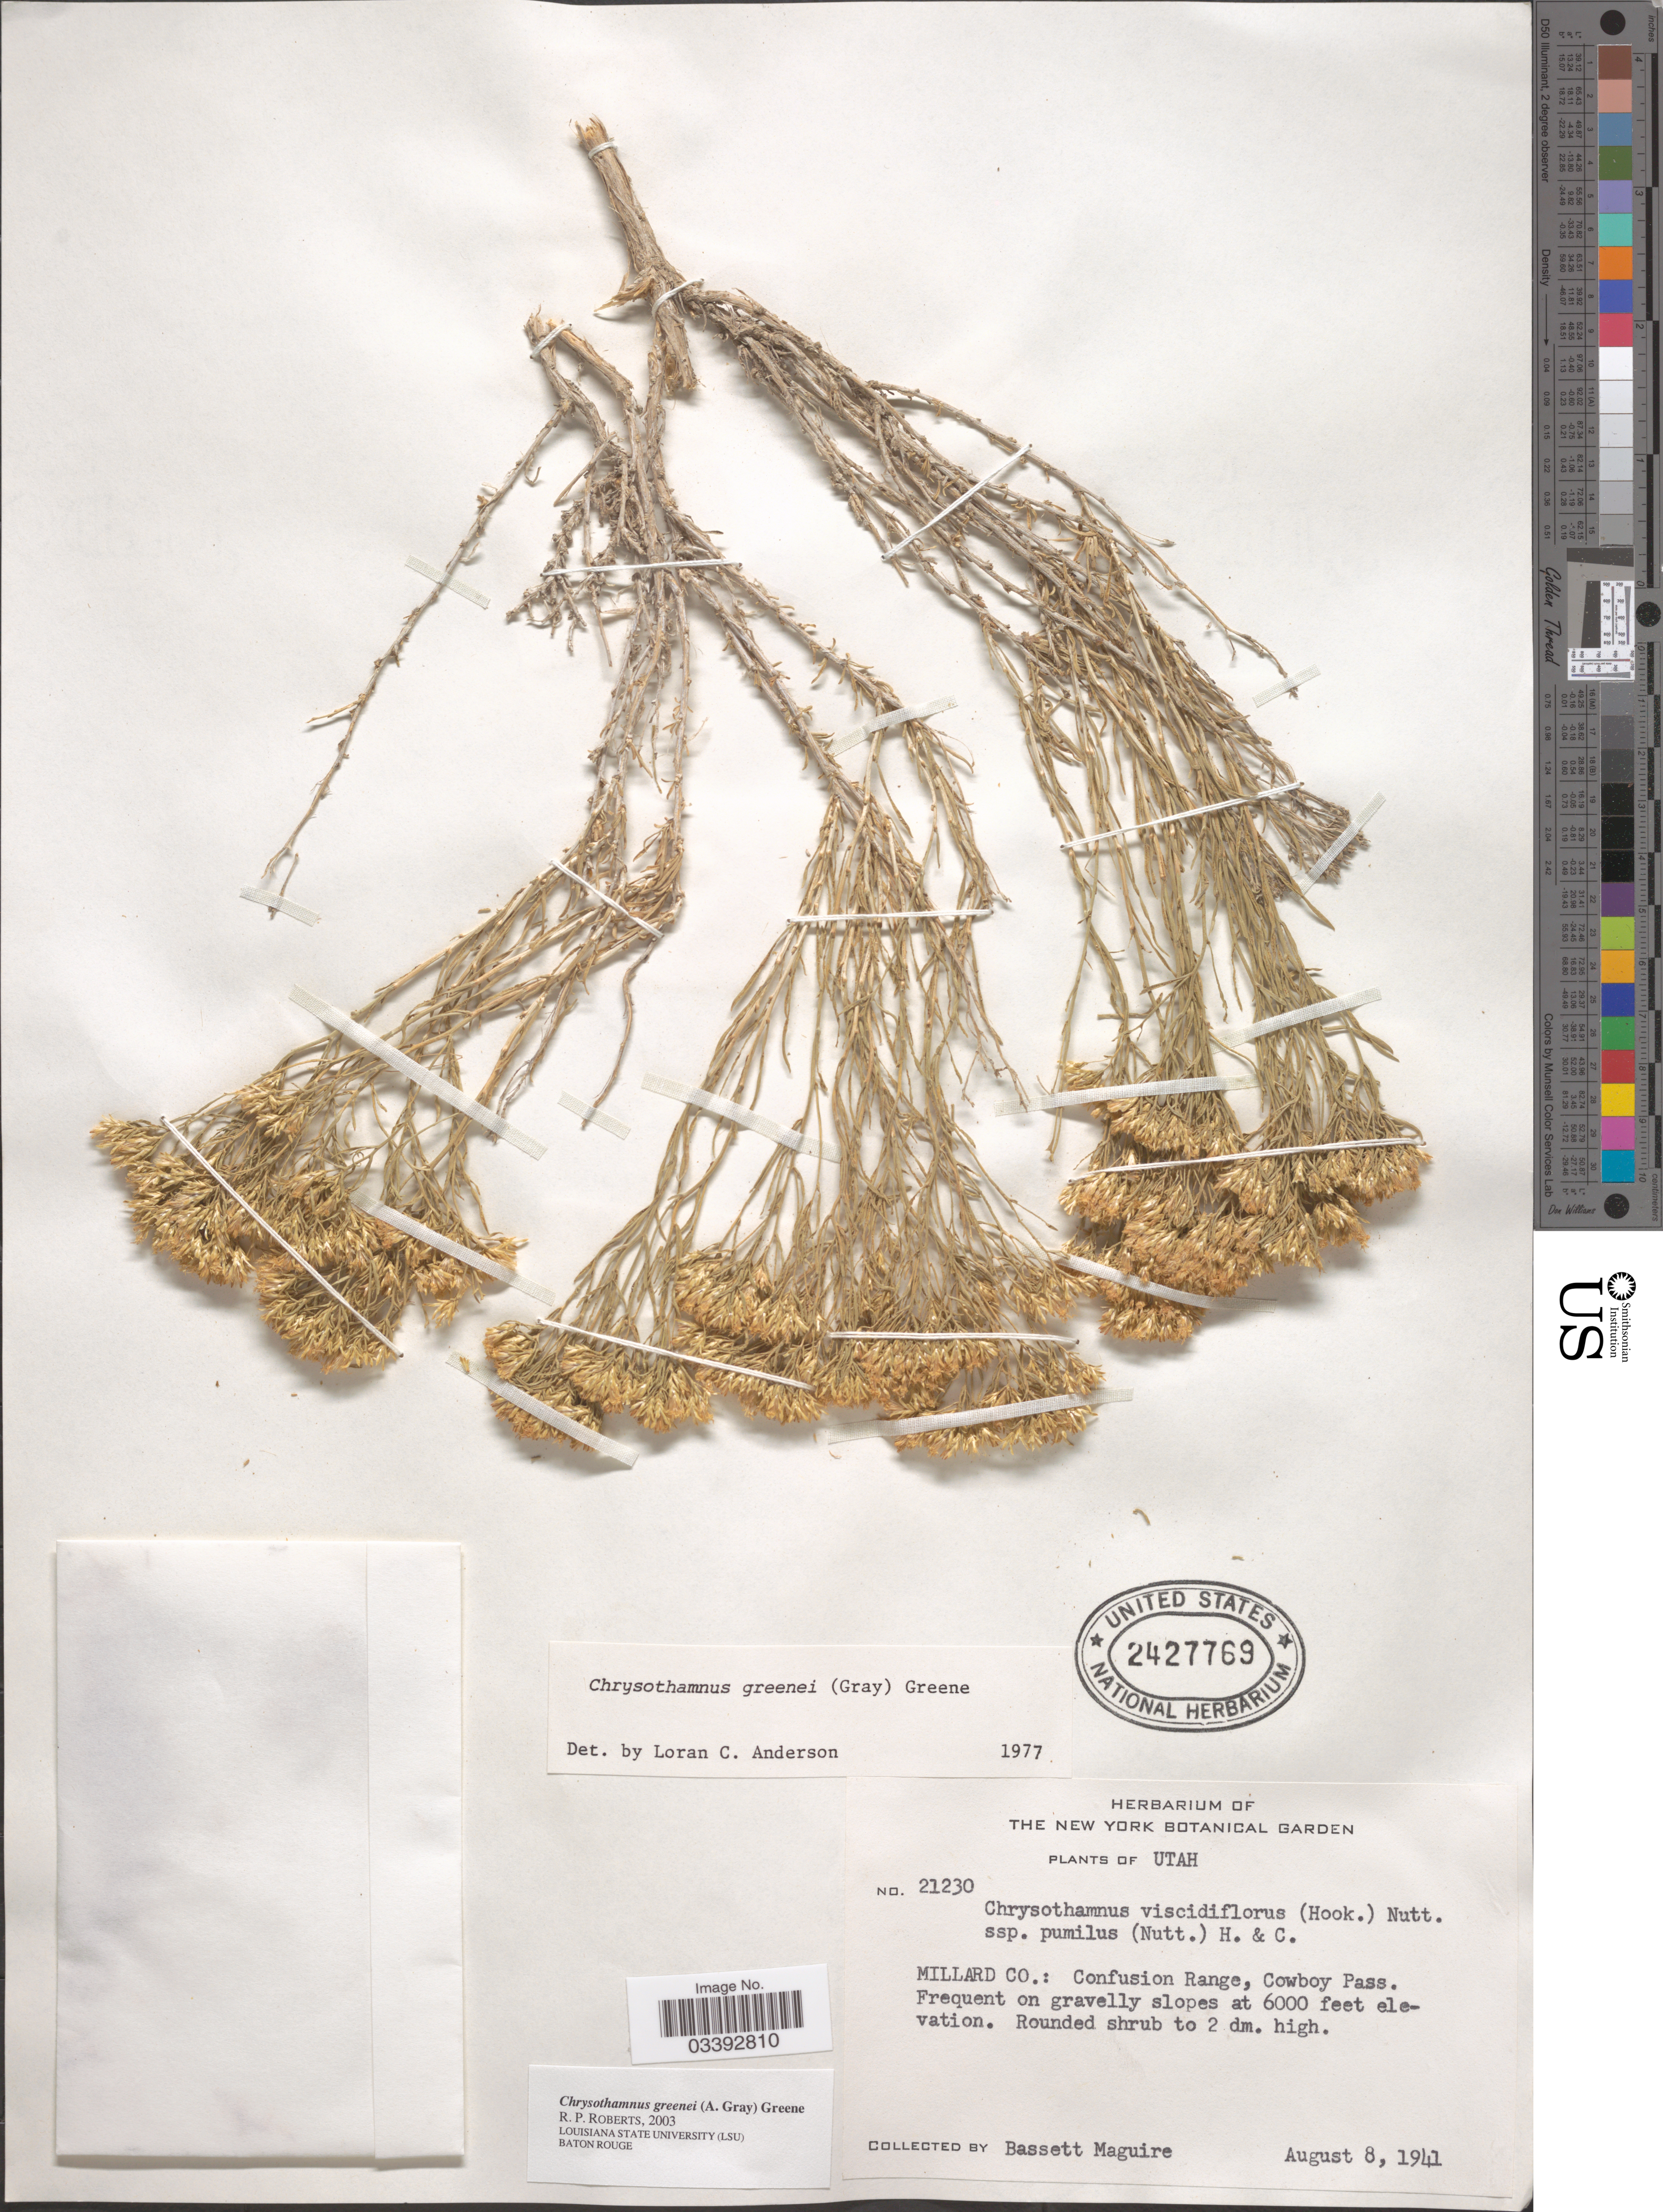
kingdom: Plantae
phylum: Tracheophyta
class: Magnoliopsida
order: Asterales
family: Asteraceae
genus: Chrysothamnus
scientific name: Chrysothamnus greenei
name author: (A. Gray) Greene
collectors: B. Maguire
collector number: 21230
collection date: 1941-08-08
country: United States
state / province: Utah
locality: Millard Co.: Confusion Range, Cowboy Pass.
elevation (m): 1829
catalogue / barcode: US 2427769